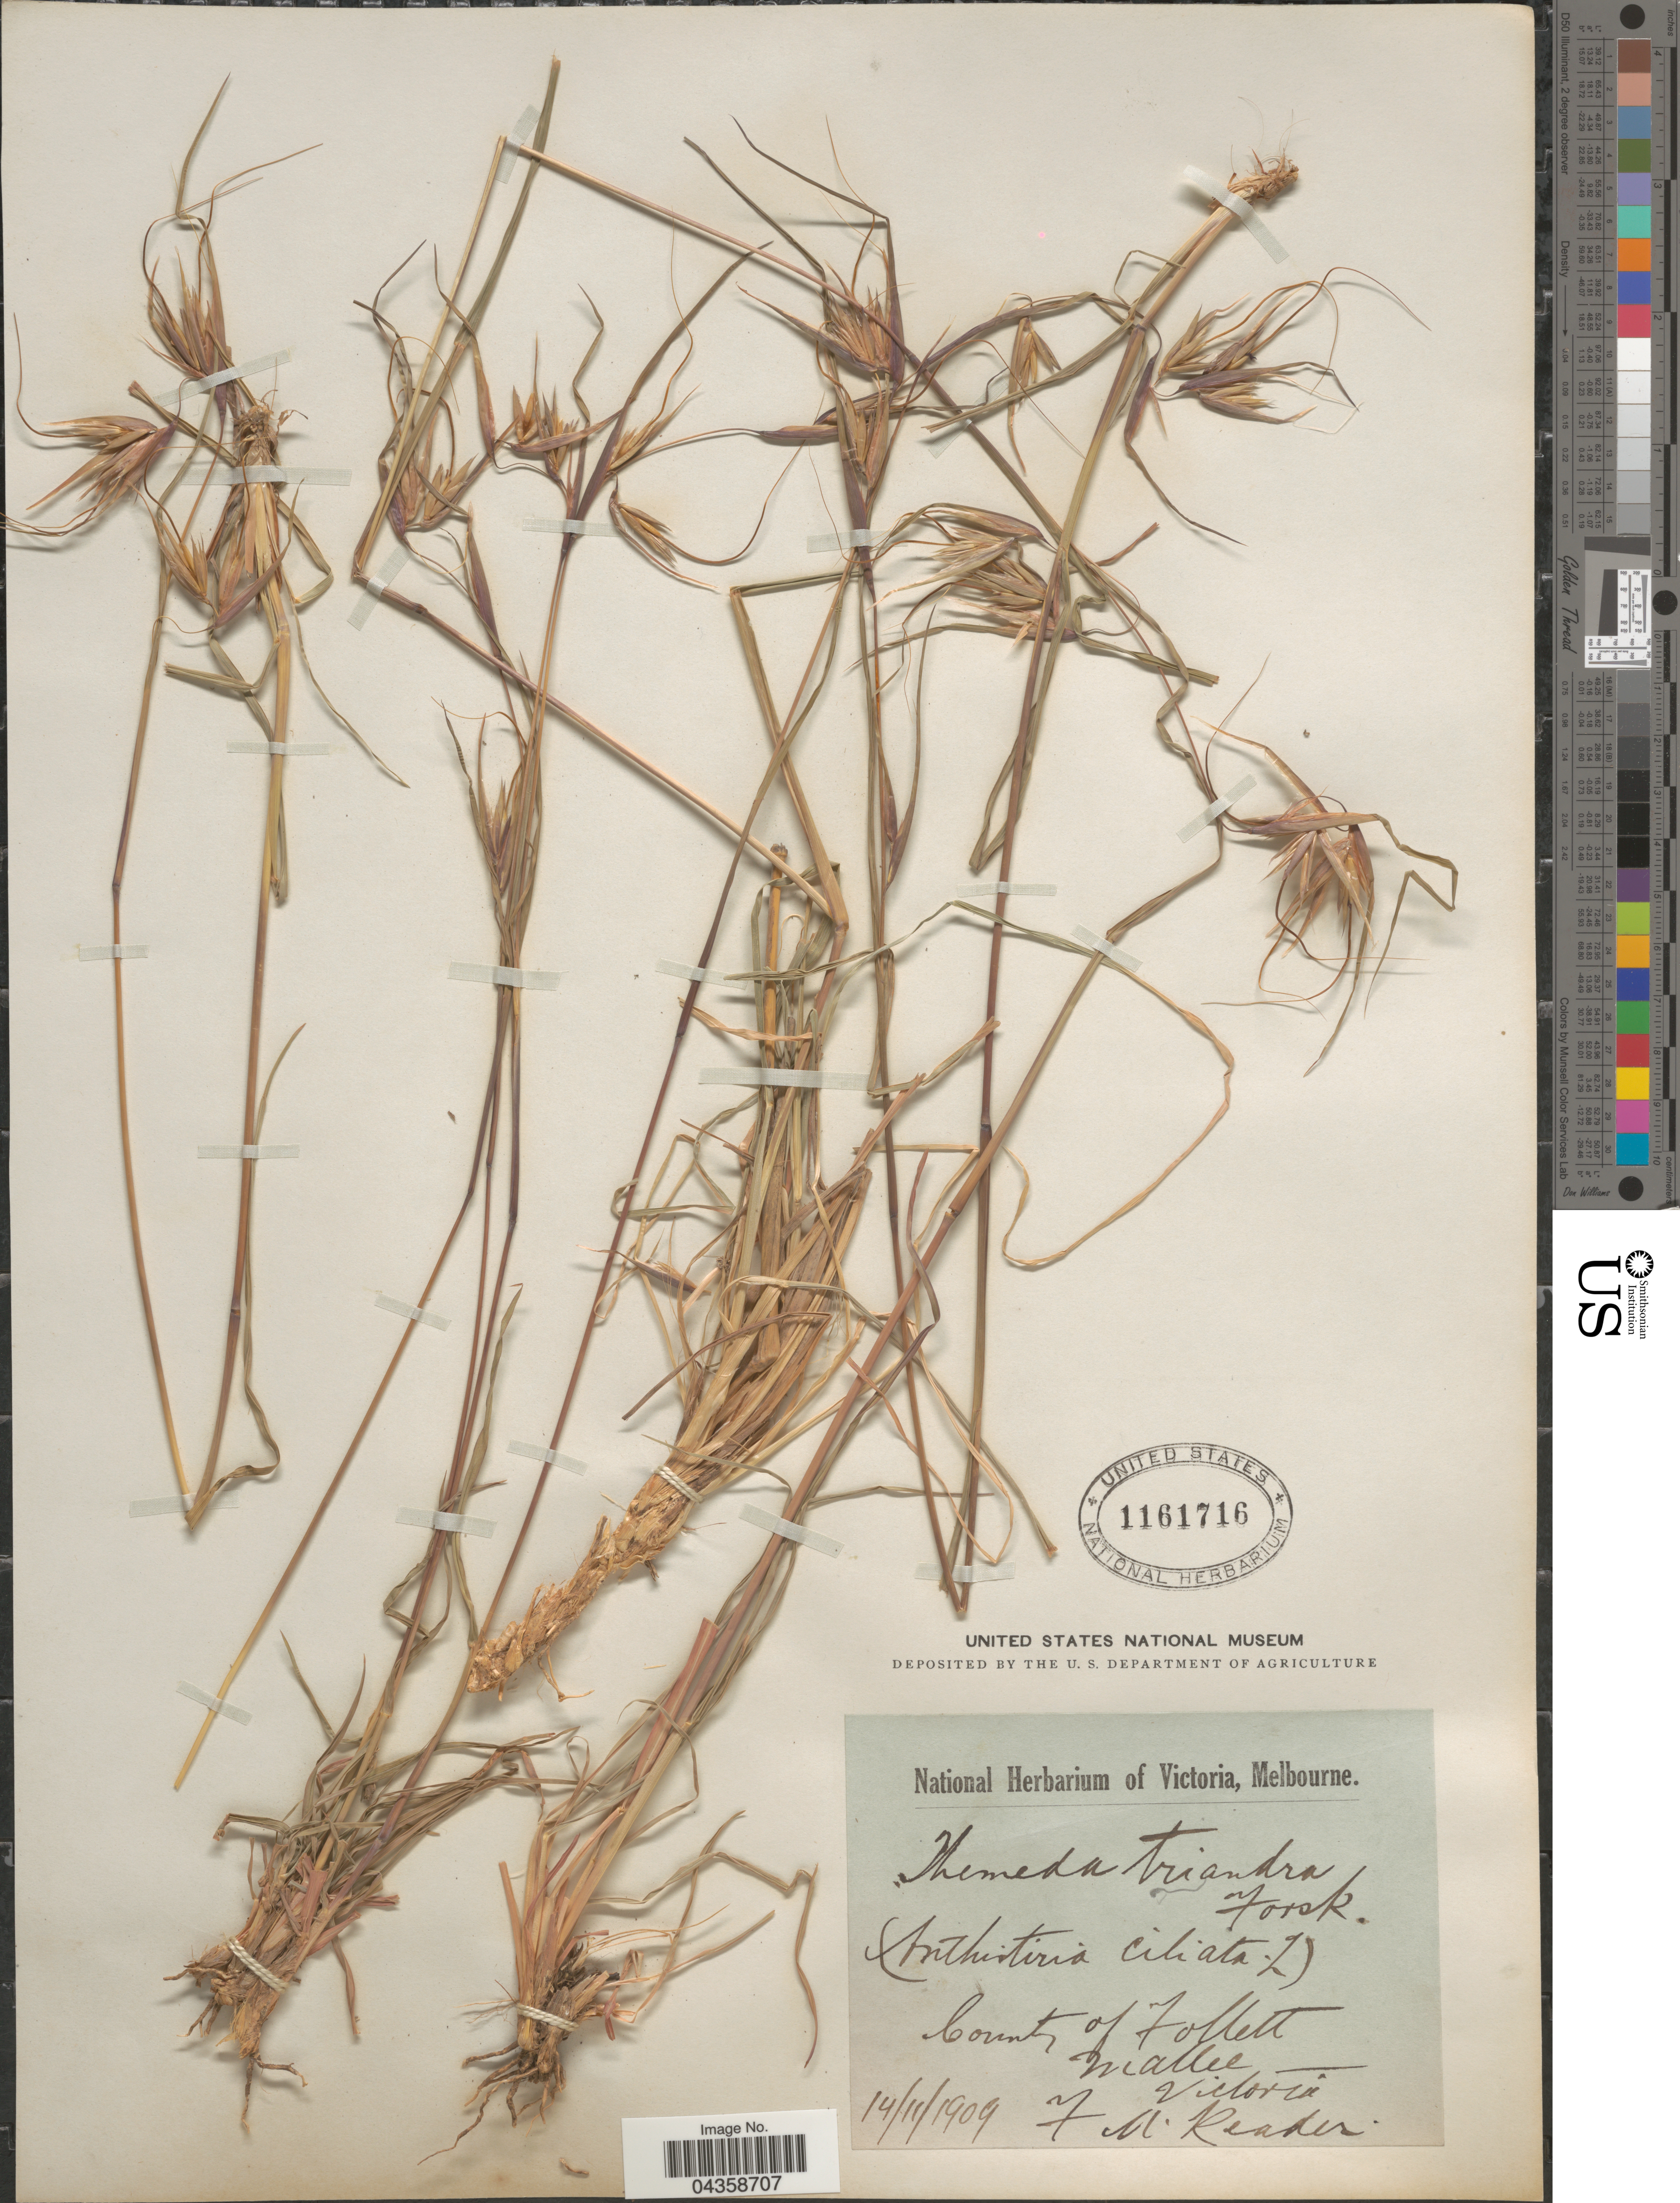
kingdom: Plantae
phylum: Tracheophyta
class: Liliopsida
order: Poales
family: Poaceae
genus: Themeda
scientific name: Themeda triandra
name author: Forssk.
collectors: F. Reader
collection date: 1909-11-14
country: Australia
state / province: Victoria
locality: County of Follett, Mallee. Victoria.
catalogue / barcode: US 1161716